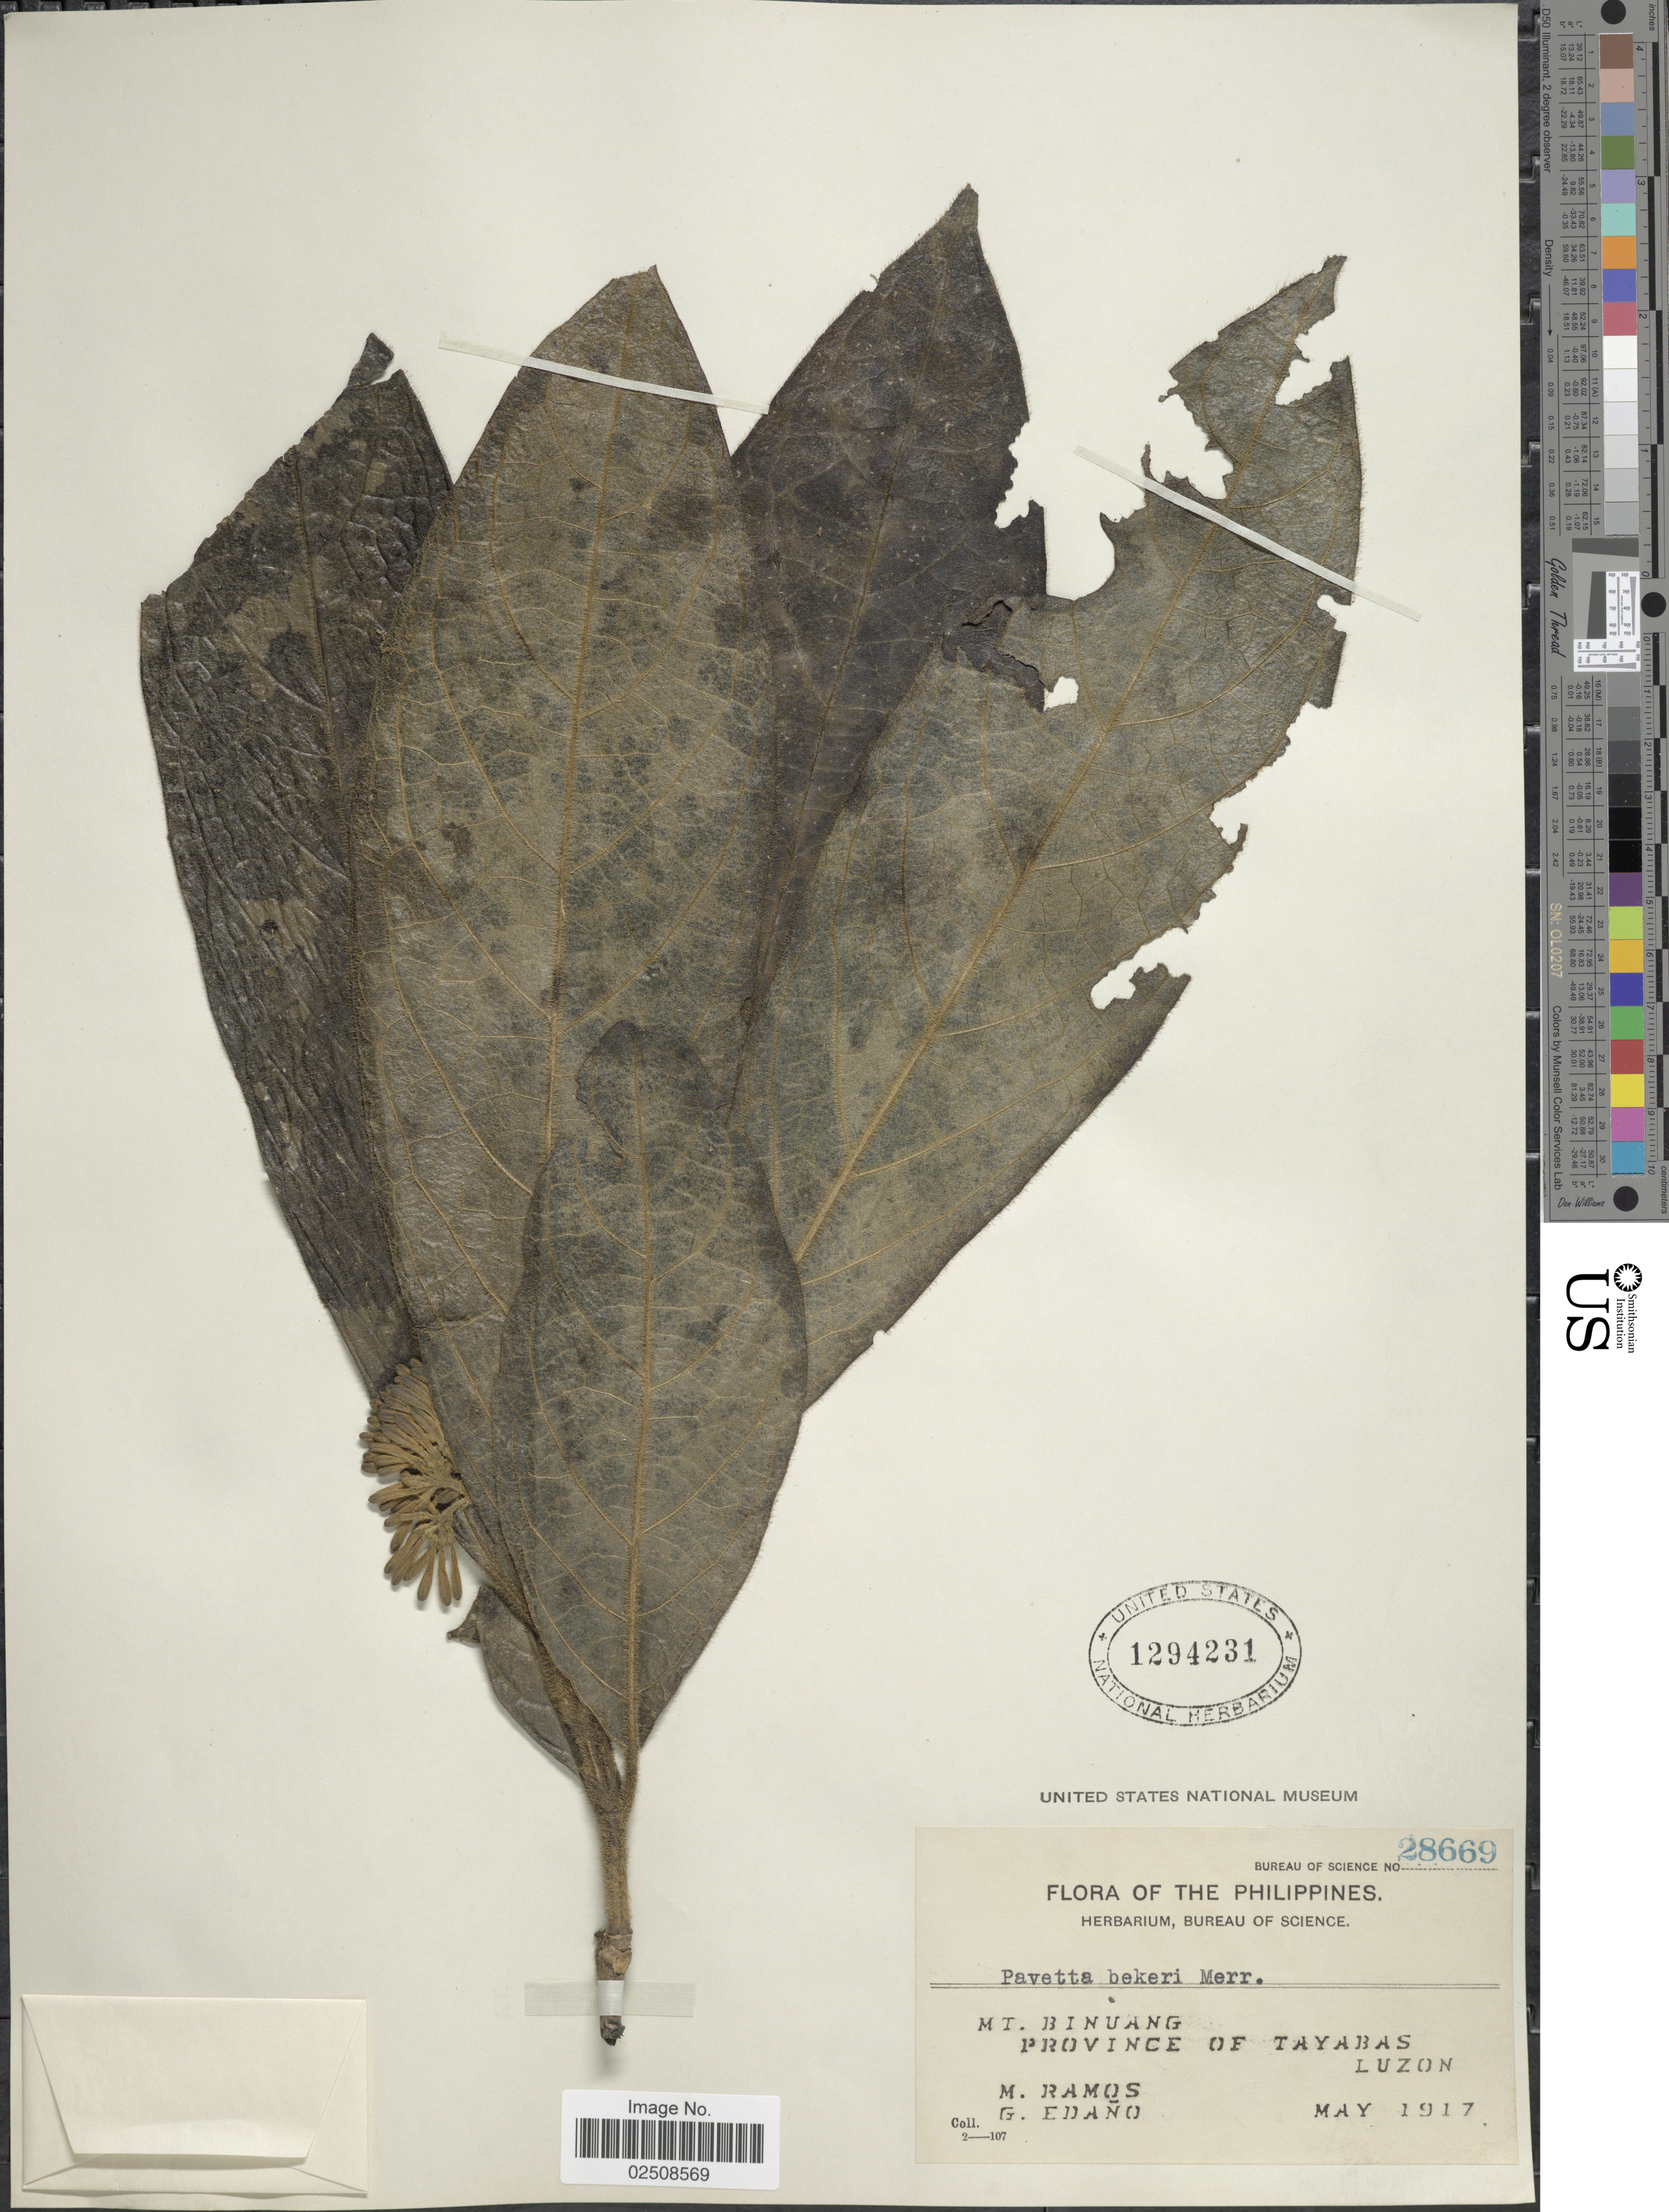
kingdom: Plantae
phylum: Tracheophyta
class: Magnoliopsida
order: Gentianales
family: Rubiaceae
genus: Pavetta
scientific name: Pavetta bakeri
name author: Merr.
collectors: M. Ramos & G. Edaño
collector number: Bureau of Science 28669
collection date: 1917-05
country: Philippines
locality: Mt. Binuang. Province of Tayabas, Luzon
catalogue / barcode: US 1294231